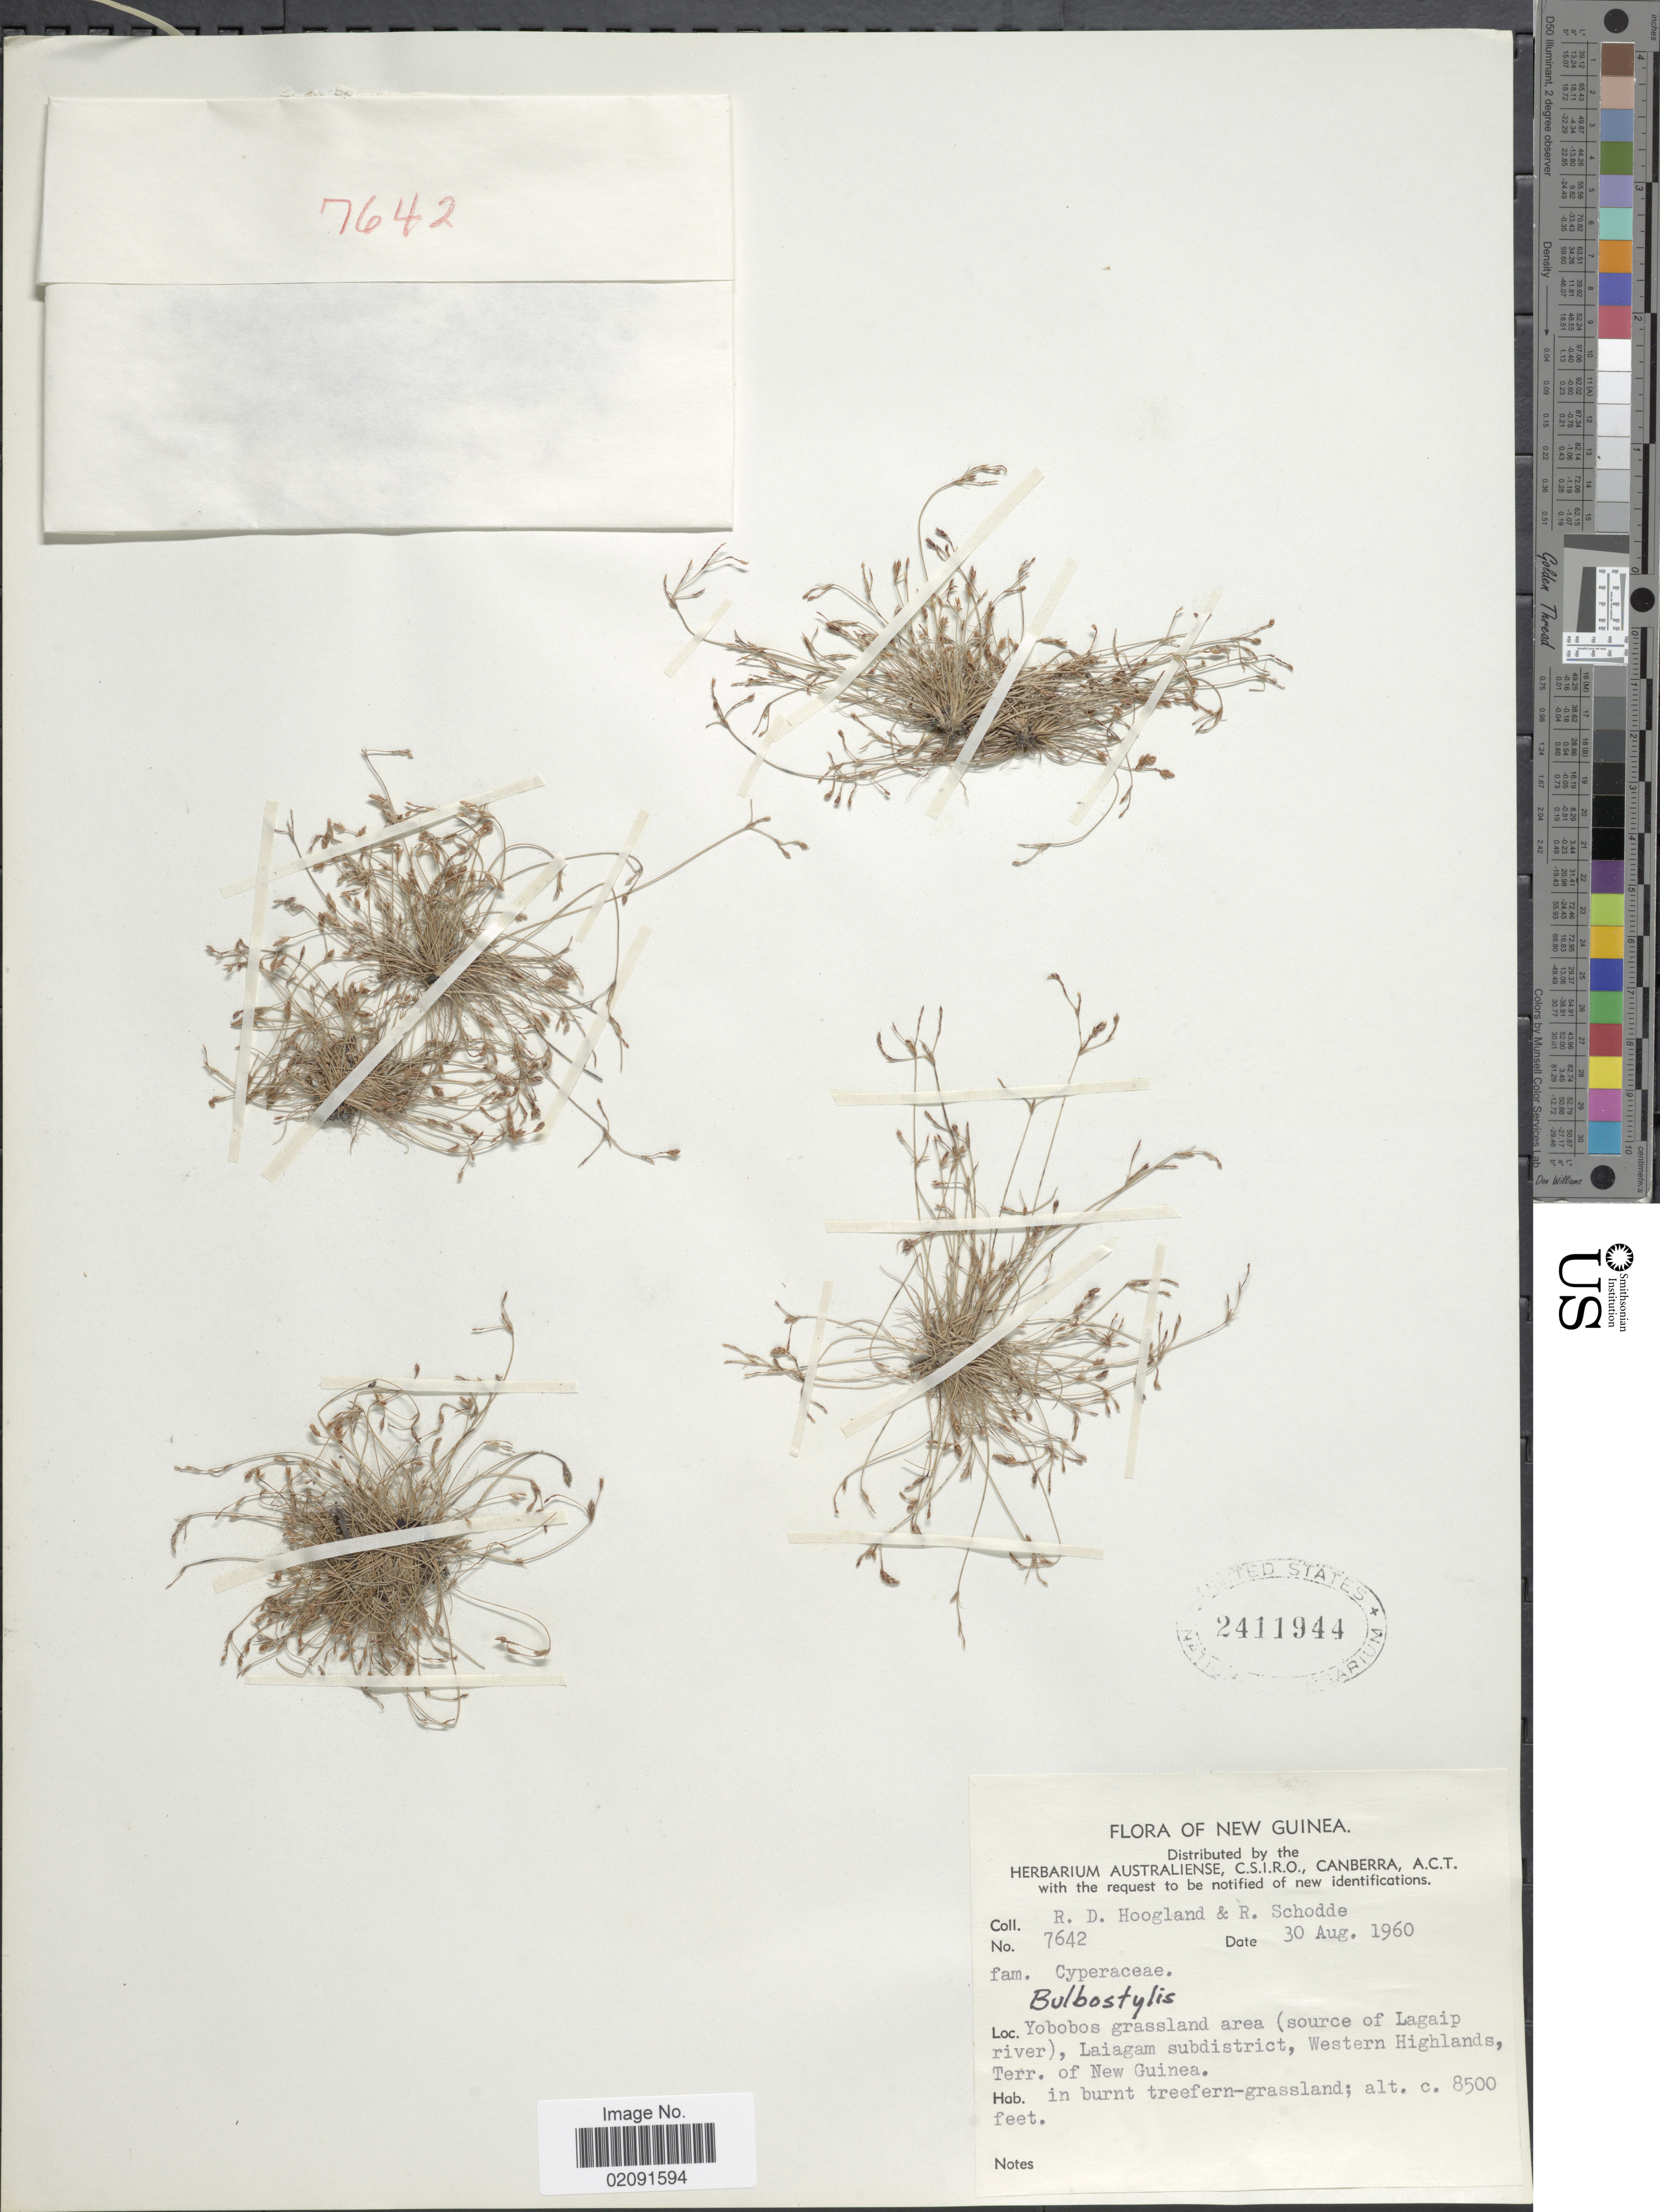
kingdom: Plantae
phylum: Tracheophyta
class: Liliopsida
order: Poales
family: Cyperaceae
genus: Bulbostylis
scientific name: Bulbostylis densa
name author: (Wall.) Hand.-Mazz.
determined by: Kern, J. H.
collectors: R. D. Hoogland & R. Schodde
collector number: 7642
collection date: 1960-08-30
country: Papua New Guinea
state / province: Western Highlands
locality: New Guinea. Yobobos grassland area (source of Lagaip river), Laiagam subdistrict, Terr. of New Guinea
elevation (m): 2591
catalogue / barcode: US 2411944